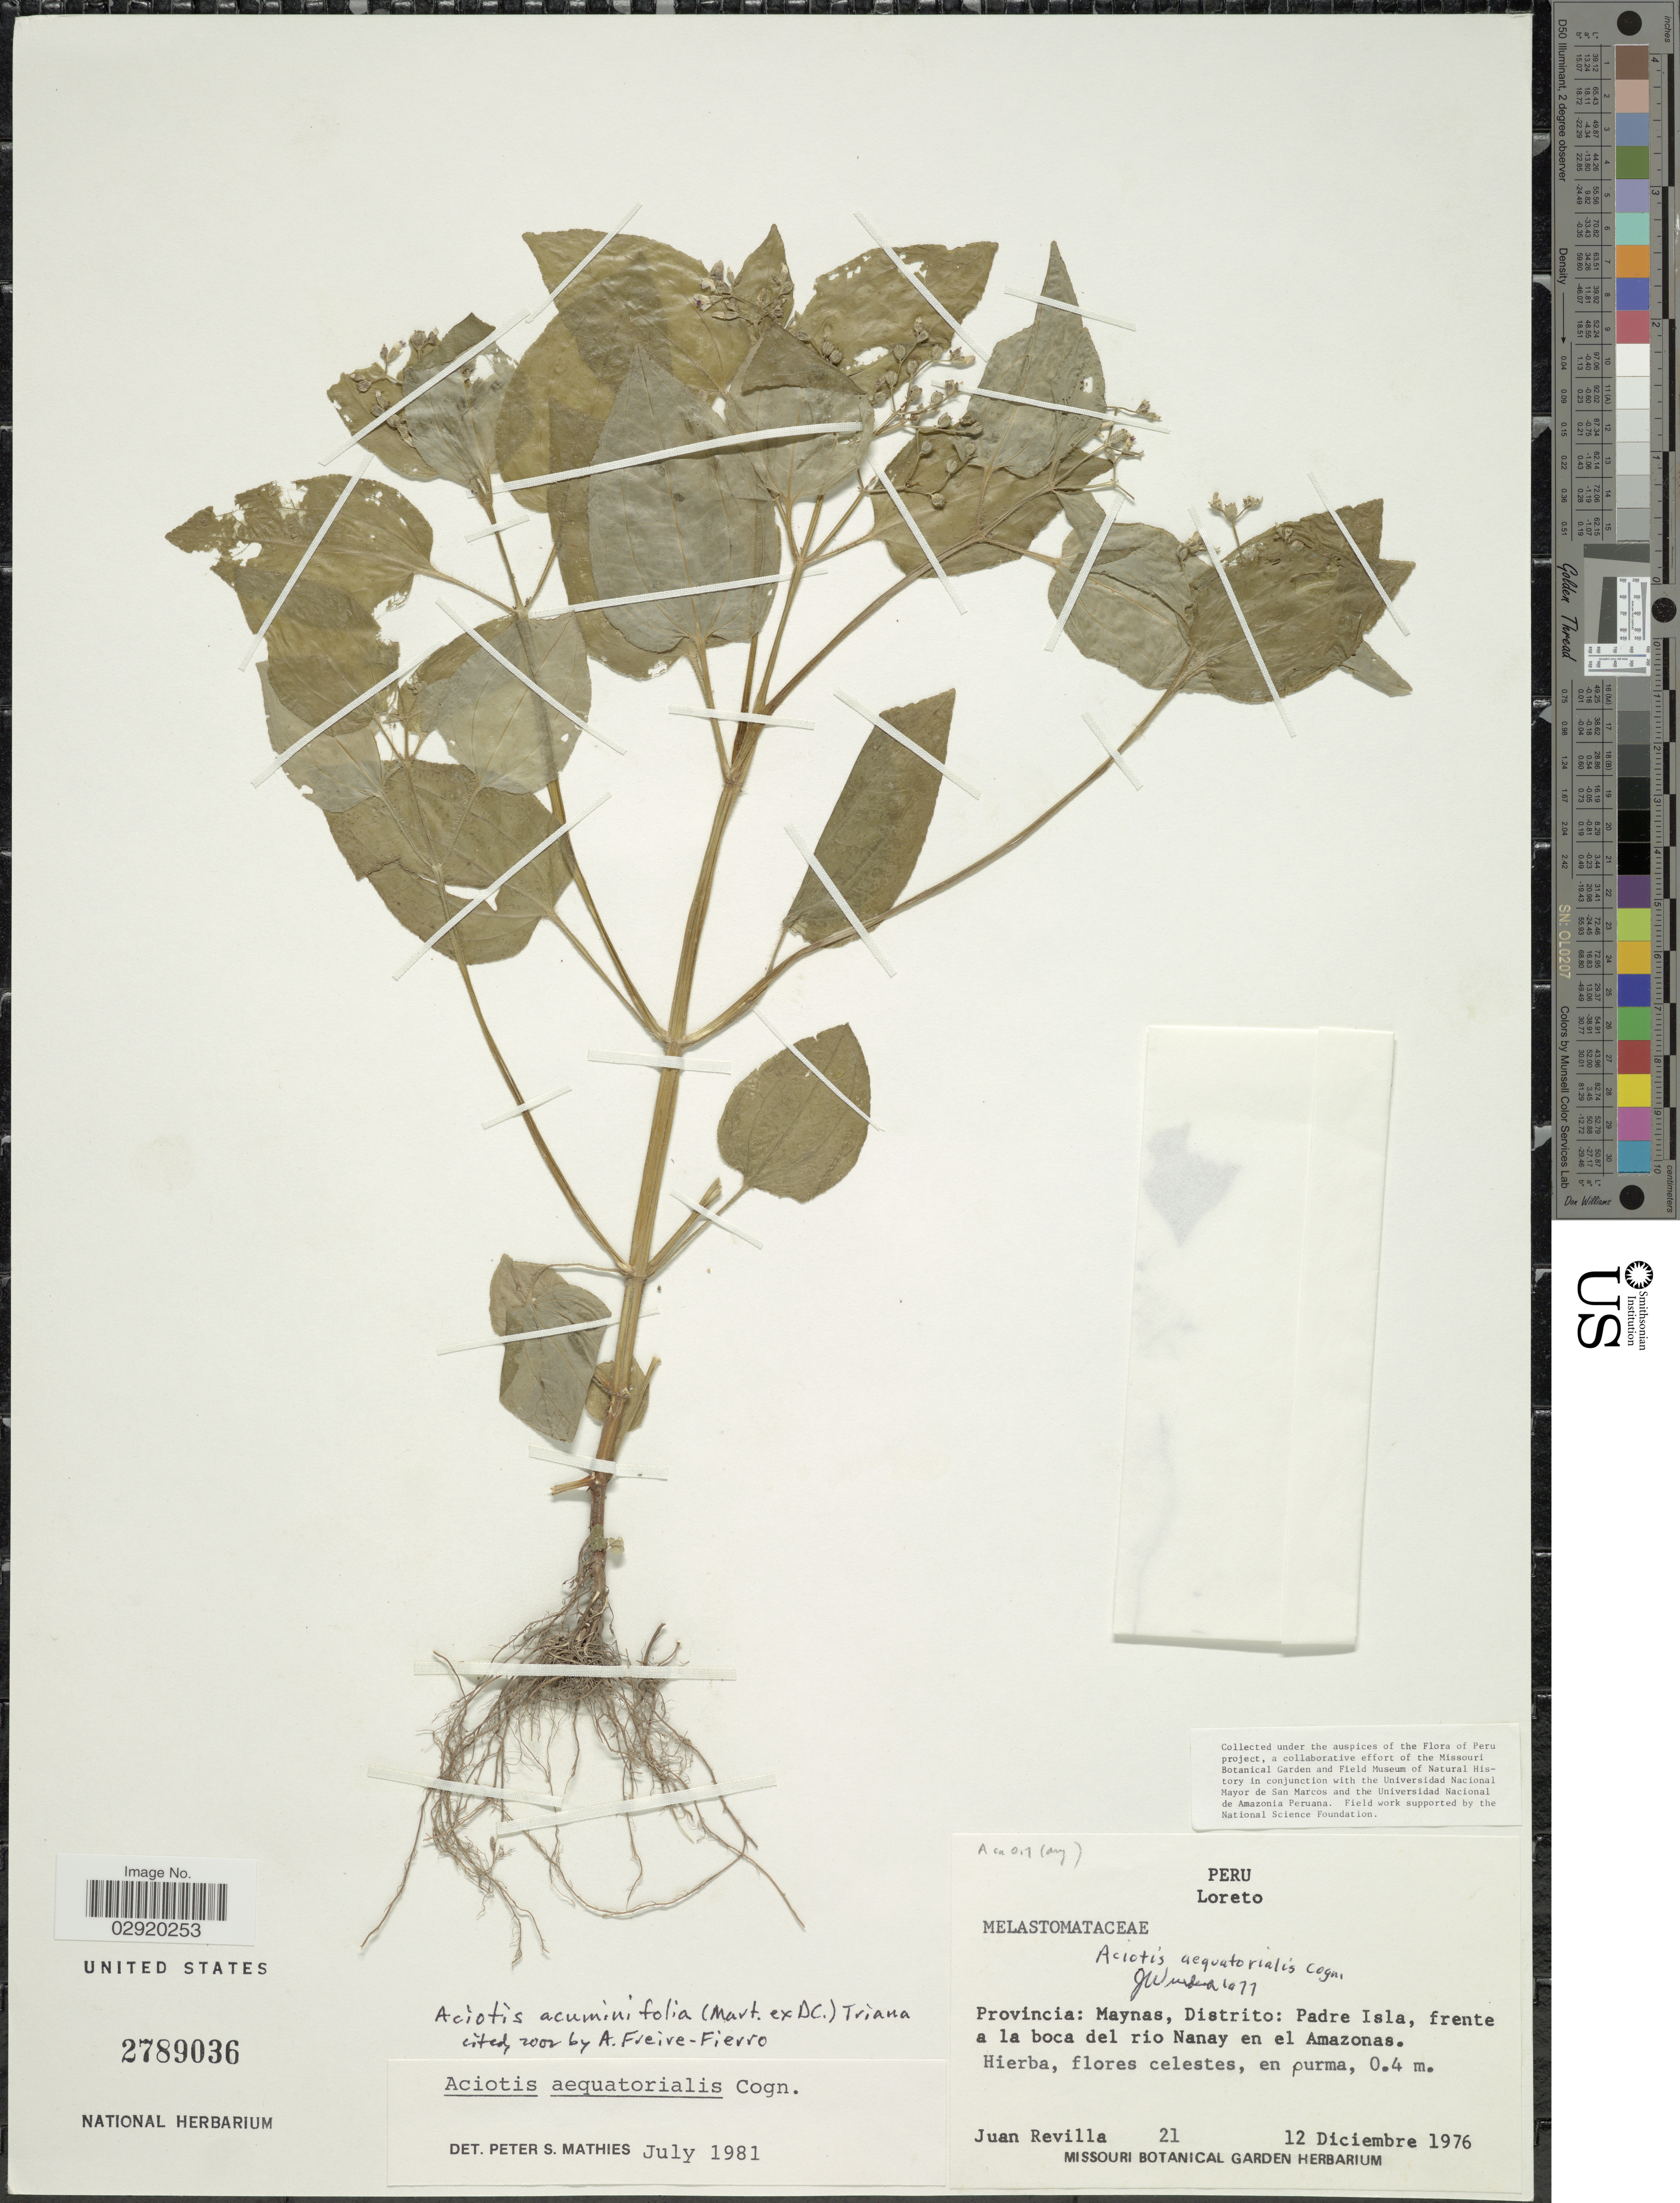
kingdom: Plantae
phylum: Tracheophyta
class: Magnoliopsida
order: Myrtales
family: Melastomataceae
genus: Aciotis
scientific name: Aciotis acuminifolia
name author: (Mart. ex DC.) Triana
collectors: J. Revilla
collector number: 21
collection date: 1976-12-12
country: Peru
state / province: Loreto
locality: Provincia: Maynas, Distrito: Padre Isla, frente a la boca del rio Nanay en el Amazonas.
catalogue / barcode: US 2789036